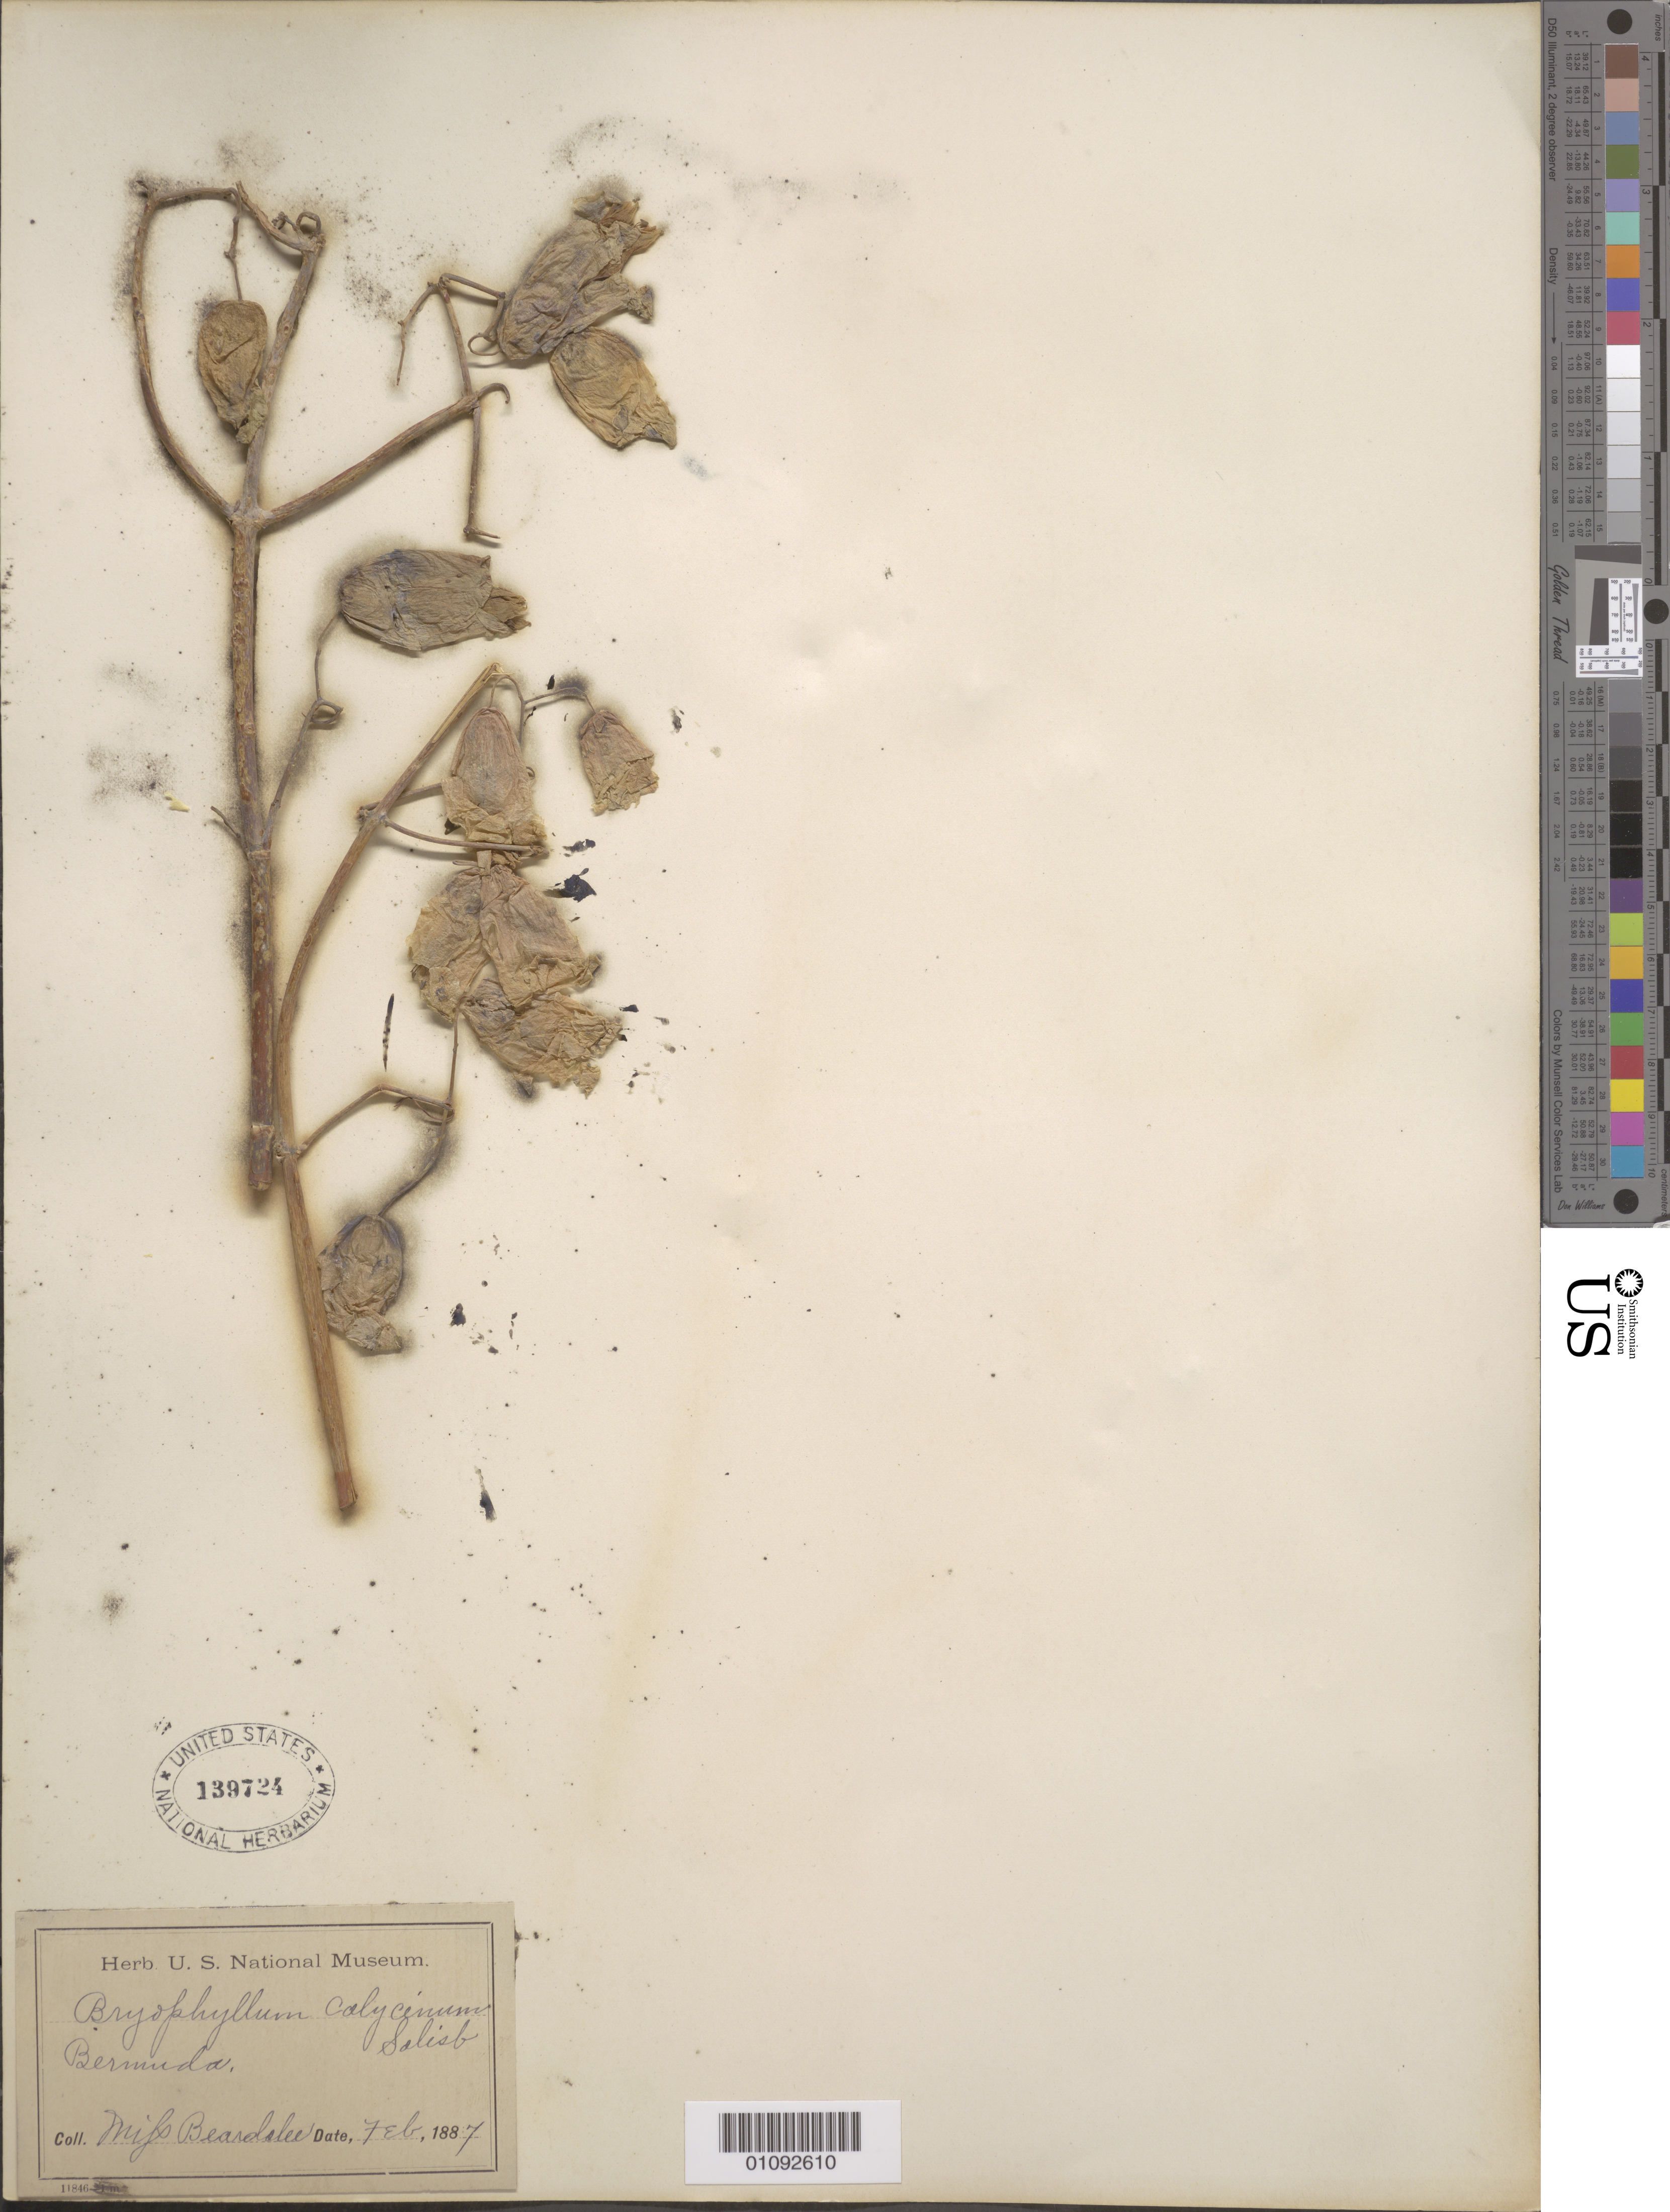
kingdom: Plantae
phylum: Tracheophyta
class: Magnoliopsida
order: Saxifragales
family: Crassulaceae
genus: Kalanchoe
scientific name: Kalanchoe pinnata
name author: (Lam.) Pers.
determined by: Strong, Mark T., (BOT), Smithsonian Institution - National Museum of Natural History (UNITED STATES)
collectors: M. Beardslee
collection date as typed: Feb 1887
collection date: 1887-02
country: Bermuda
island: Bermuda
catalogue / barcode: US 139724